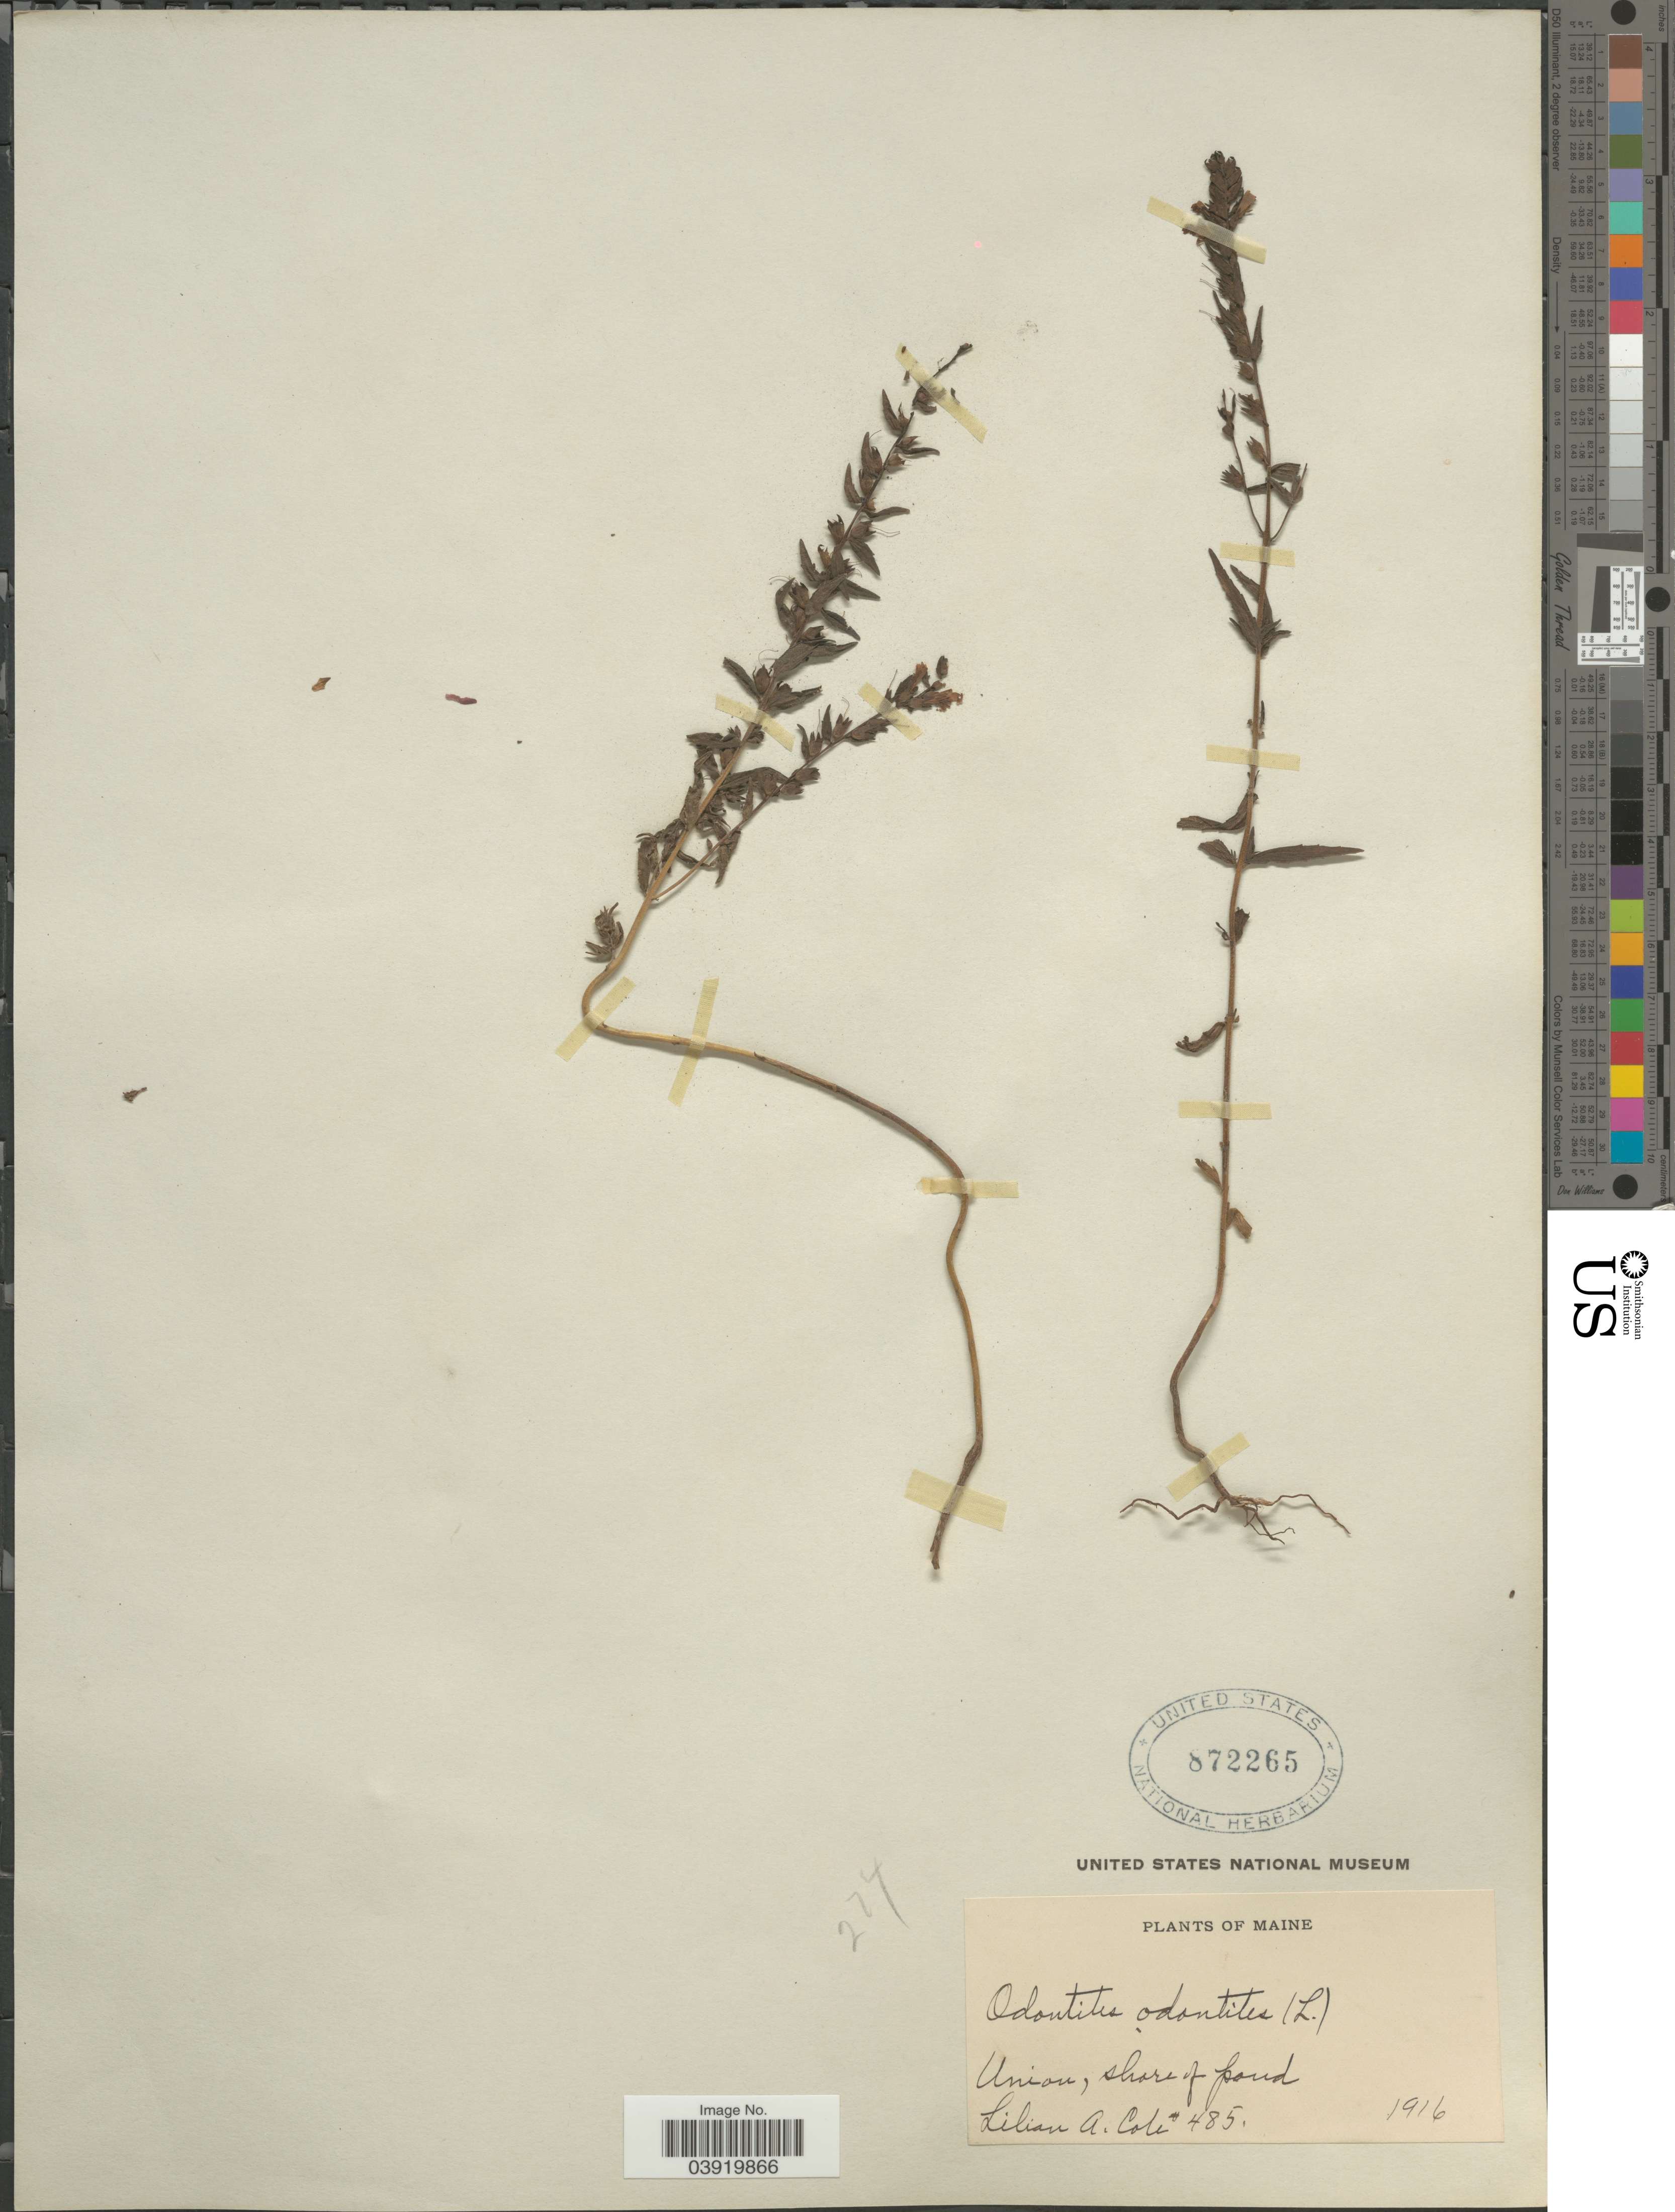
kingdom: Plantae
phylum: Tracheophyta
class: Magnoliopsida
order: Lamiales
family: Orobanchaceae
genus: Odontites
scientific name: Odontites vulgaris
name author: Moench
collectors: L. A. Cole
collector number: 485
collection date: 1916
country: United States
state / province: Maine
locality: Union, shore of pond.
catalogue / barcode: US 872265